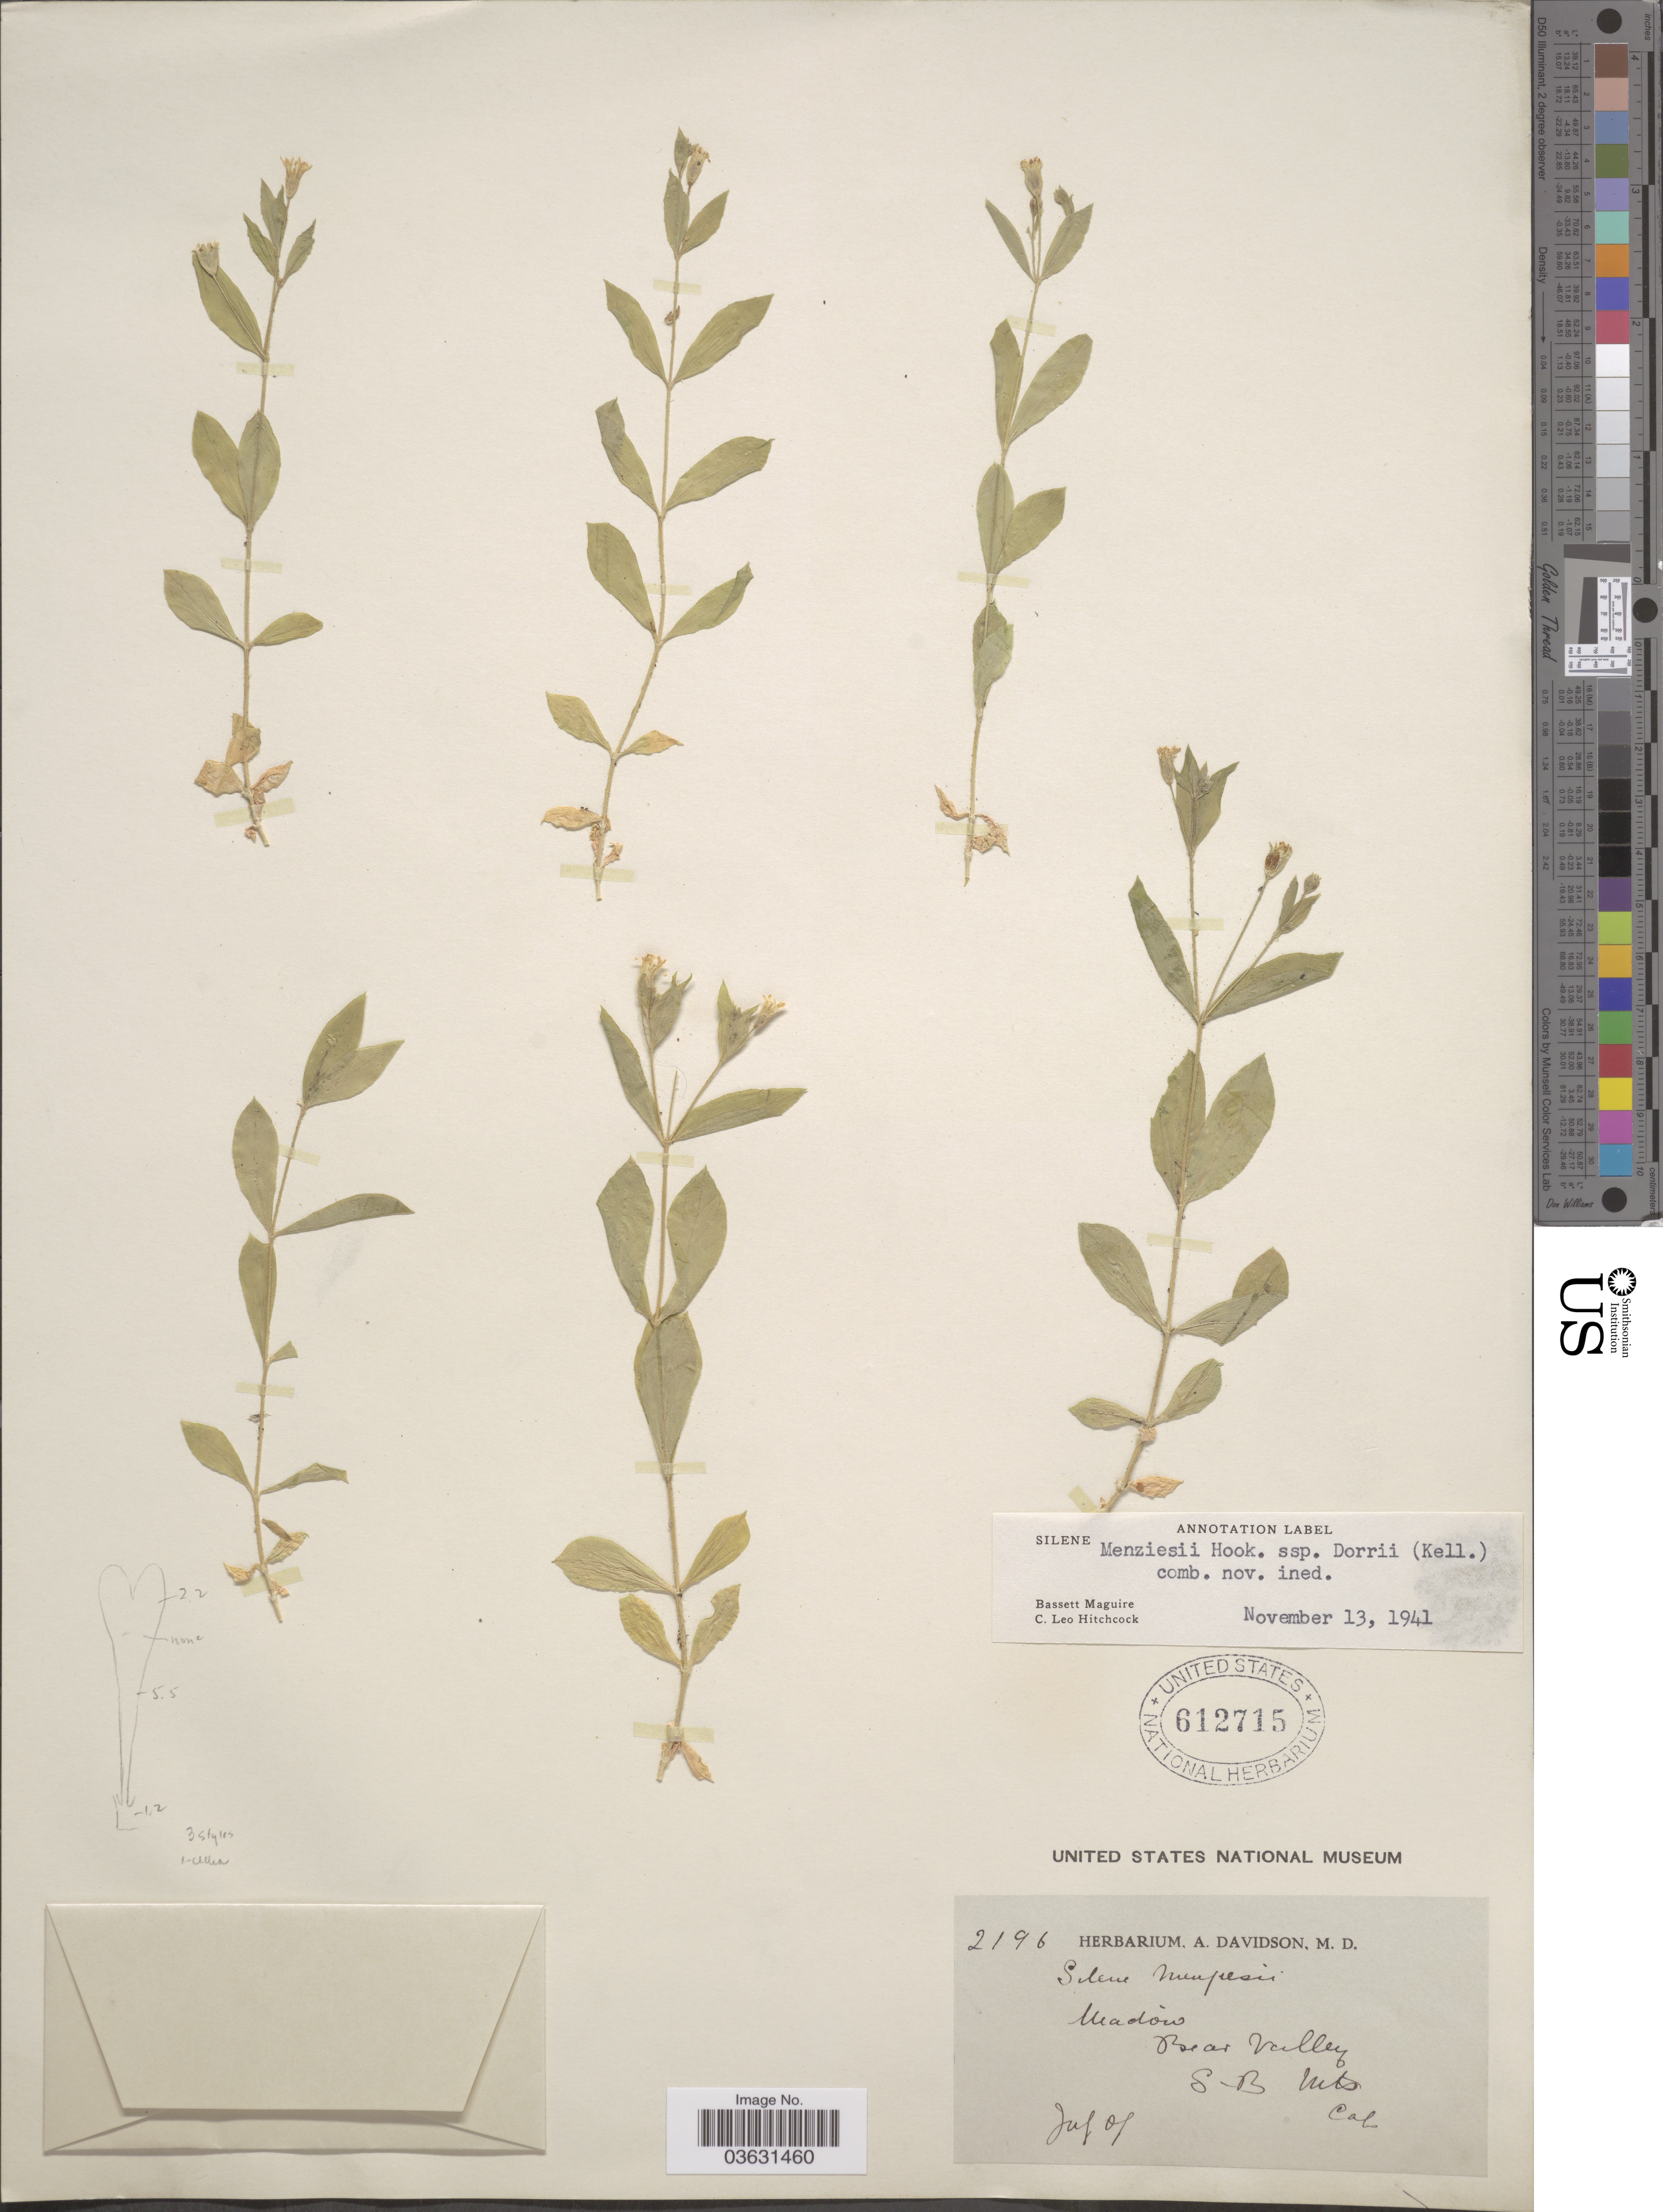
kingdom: Plantae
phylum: Tracheophyta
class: Magnoliopsida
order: Caryophyllales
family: Caryophyllaceae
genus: Silene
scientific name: Silene menziesii subsp. dorrii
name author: (Kellogg) C.L. Hitchc. & Maguire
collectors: ex herb. A. Davidson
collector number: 2196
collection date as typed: Transcribed d/m/y: /7/5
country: United States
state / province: California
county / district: San Bernardino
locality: Meadow. Bear Valley. S B Mts.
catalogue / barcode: US 612715